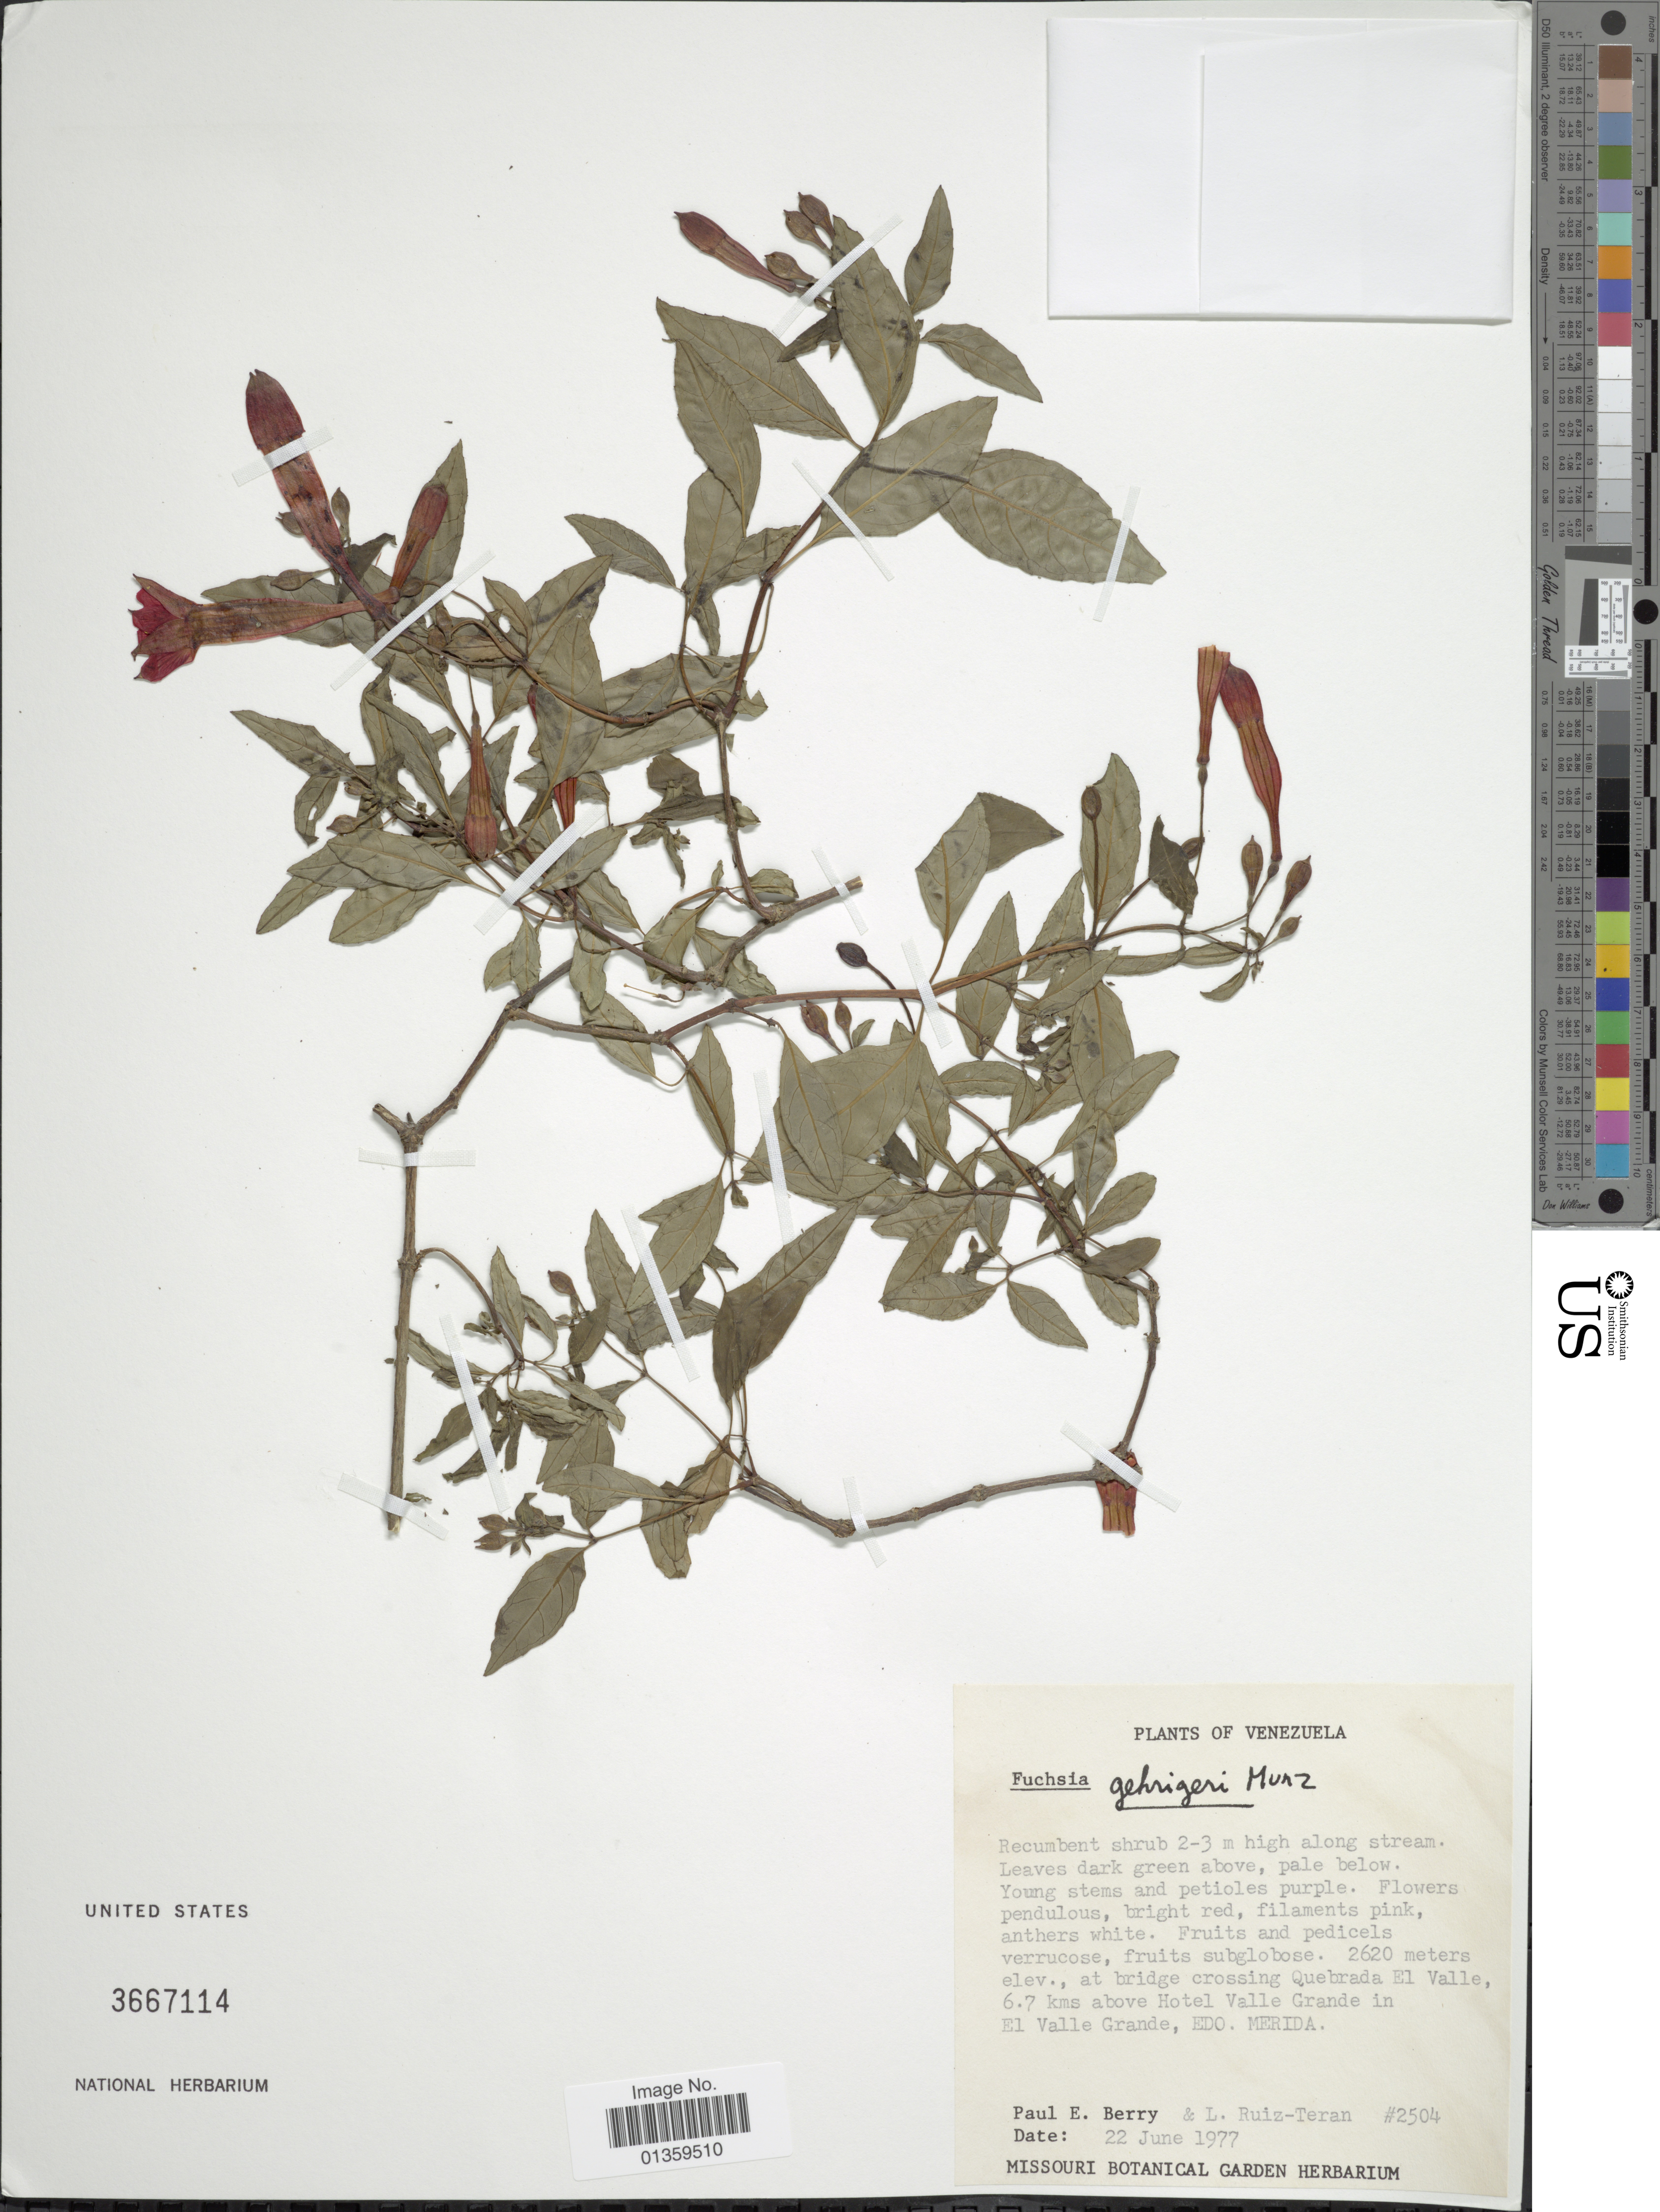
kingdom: Plantae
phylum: Tracheophyta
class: Magnoliopsida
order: Myrtales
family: Onagraceae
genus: Fuchsia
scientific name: Fuchsia gehrigeri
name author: Munz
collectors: P. E. Berry & L. E. Ruíz-Terán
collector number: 2504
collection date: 1977-06-22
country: Venezuela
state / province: Mérida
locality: At bridge crossing Quebrada El Valle, 6.7 kms above Hotel Valle Grande in El Valle Grande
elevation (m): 2620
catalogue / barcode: US 3667114